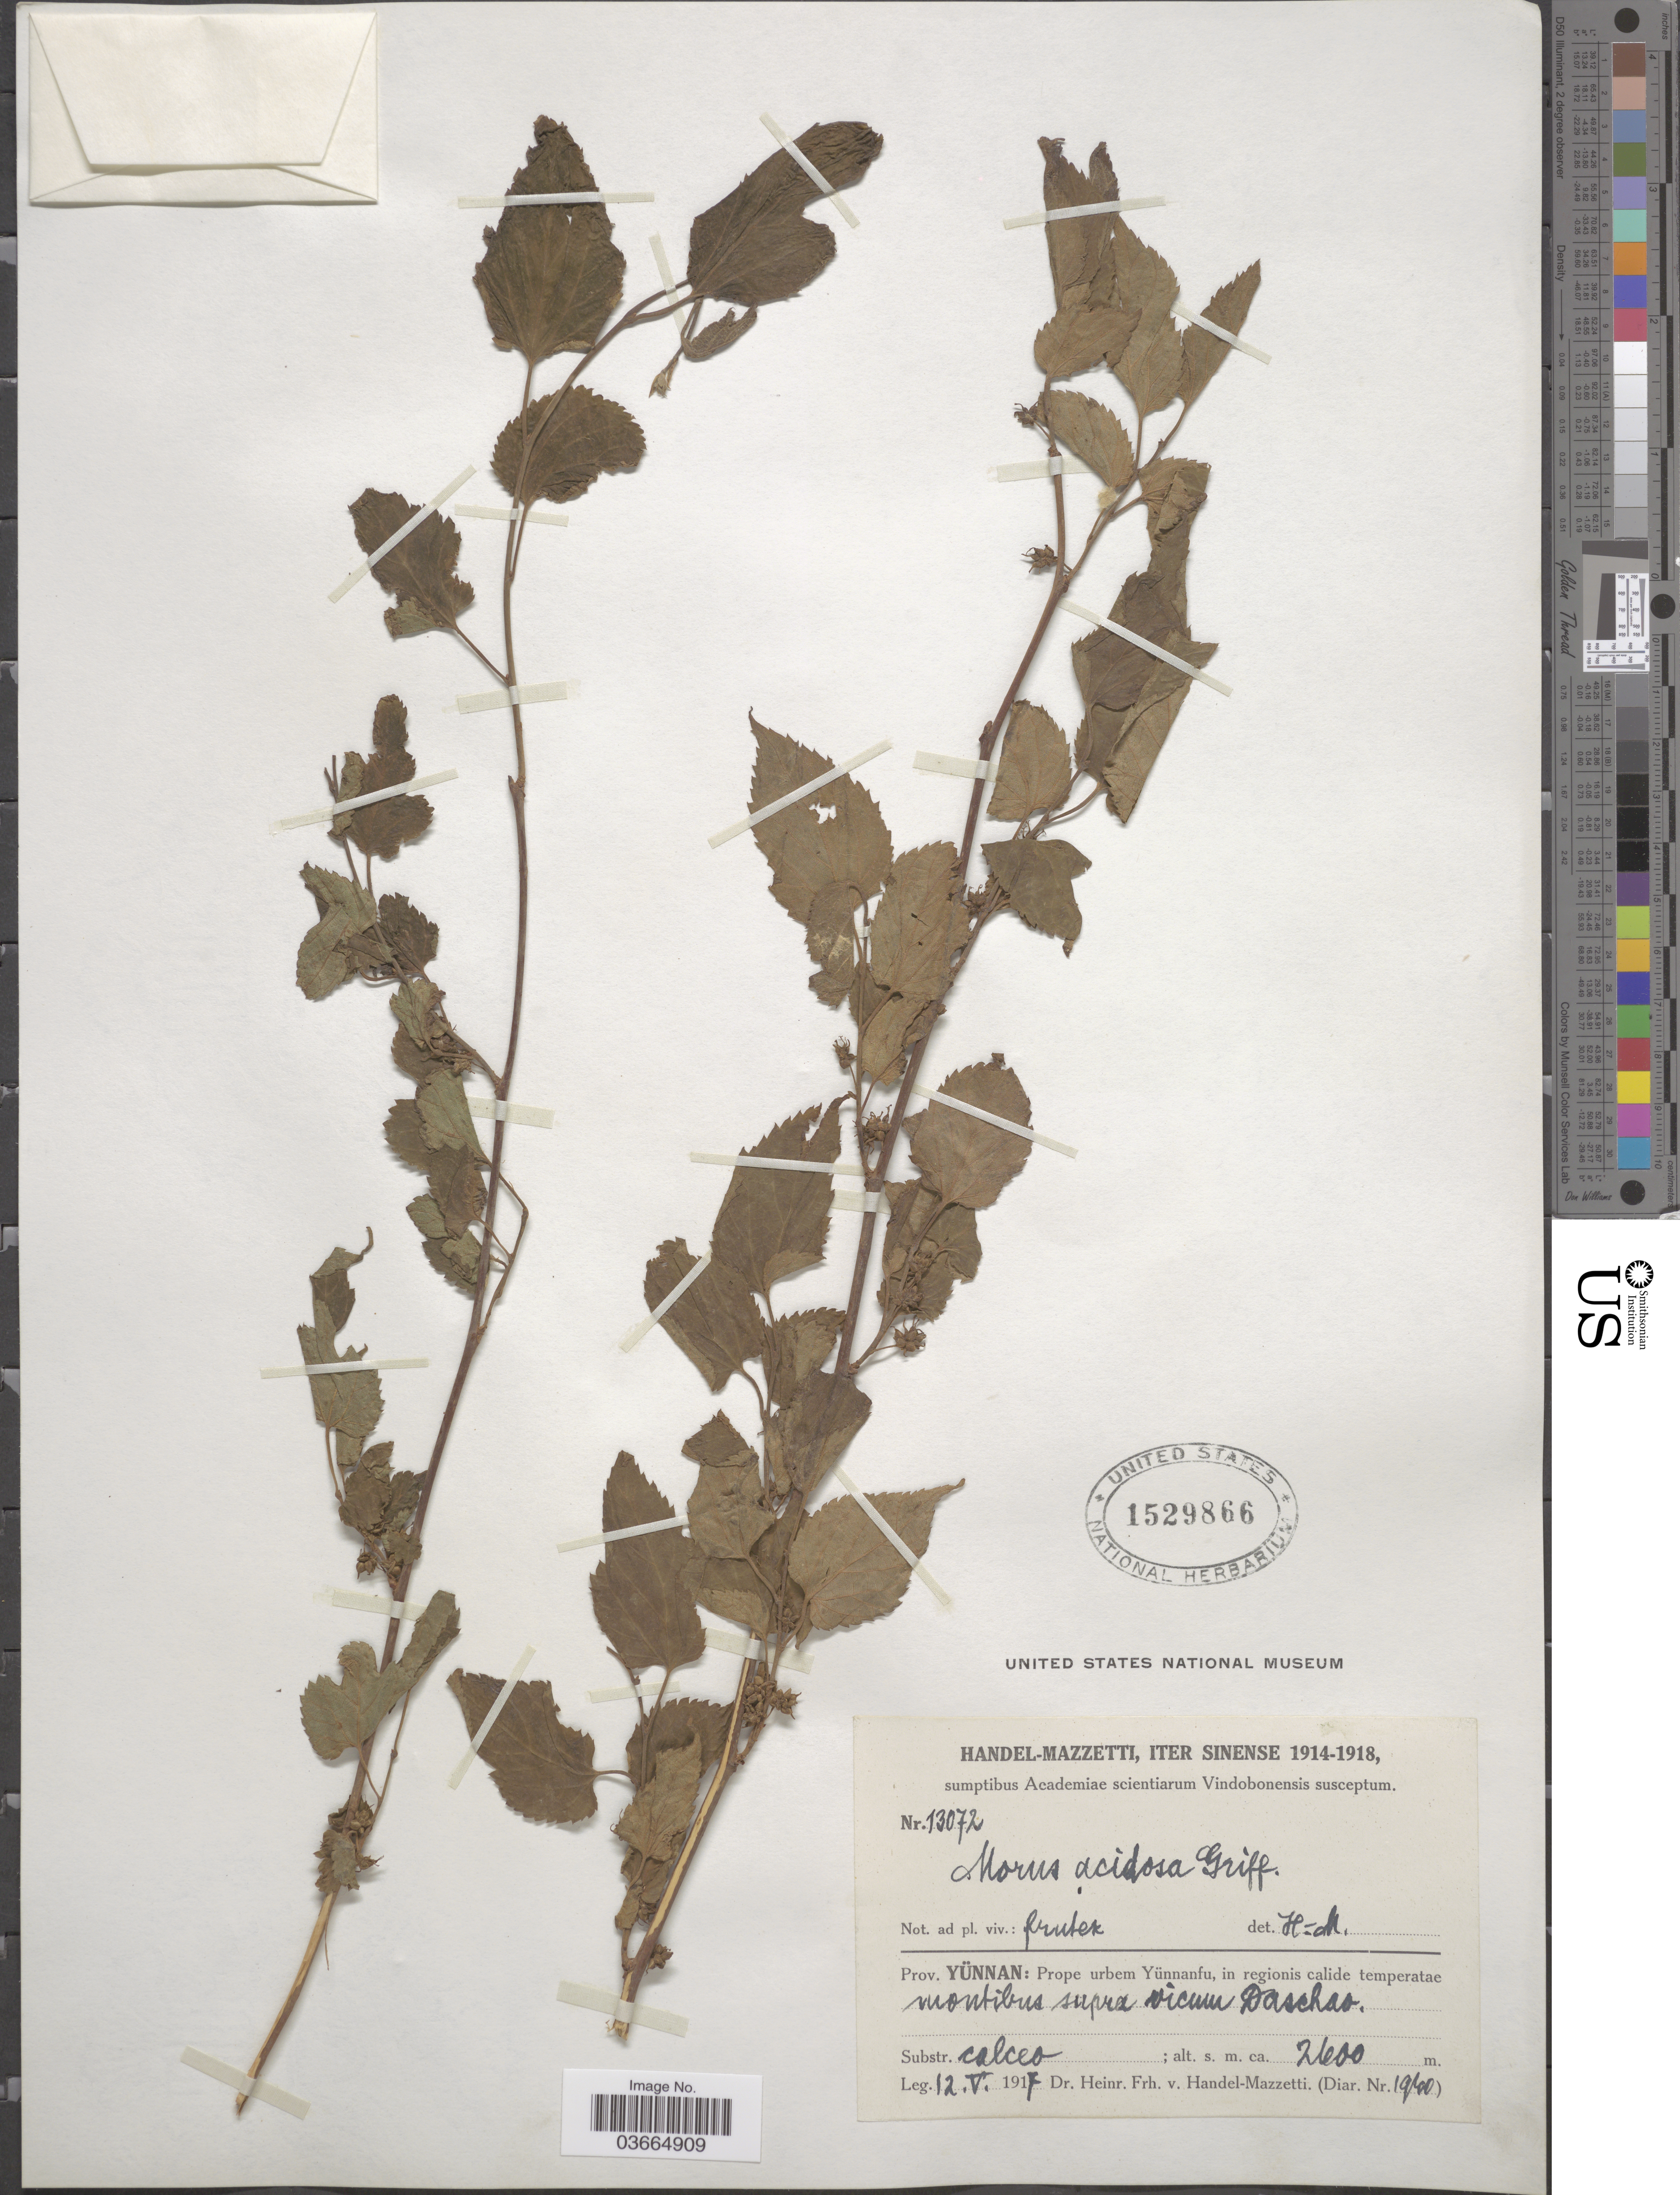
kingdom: Plantae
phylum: Tracheophyta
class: Magnoliopsida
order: Rosales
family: Moraceae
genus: Morus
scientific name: Morus acidosa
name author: Griff.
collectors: H. Handel-Mazzetti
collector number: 13072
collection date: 1917-05-12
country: China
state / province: Yunnan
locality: Prov. Yünnan: Prope urbem Yünnanfu, in regionis calide temperatae montibus supra vicum Daschao.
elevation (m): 2600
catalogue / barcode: US 1529866